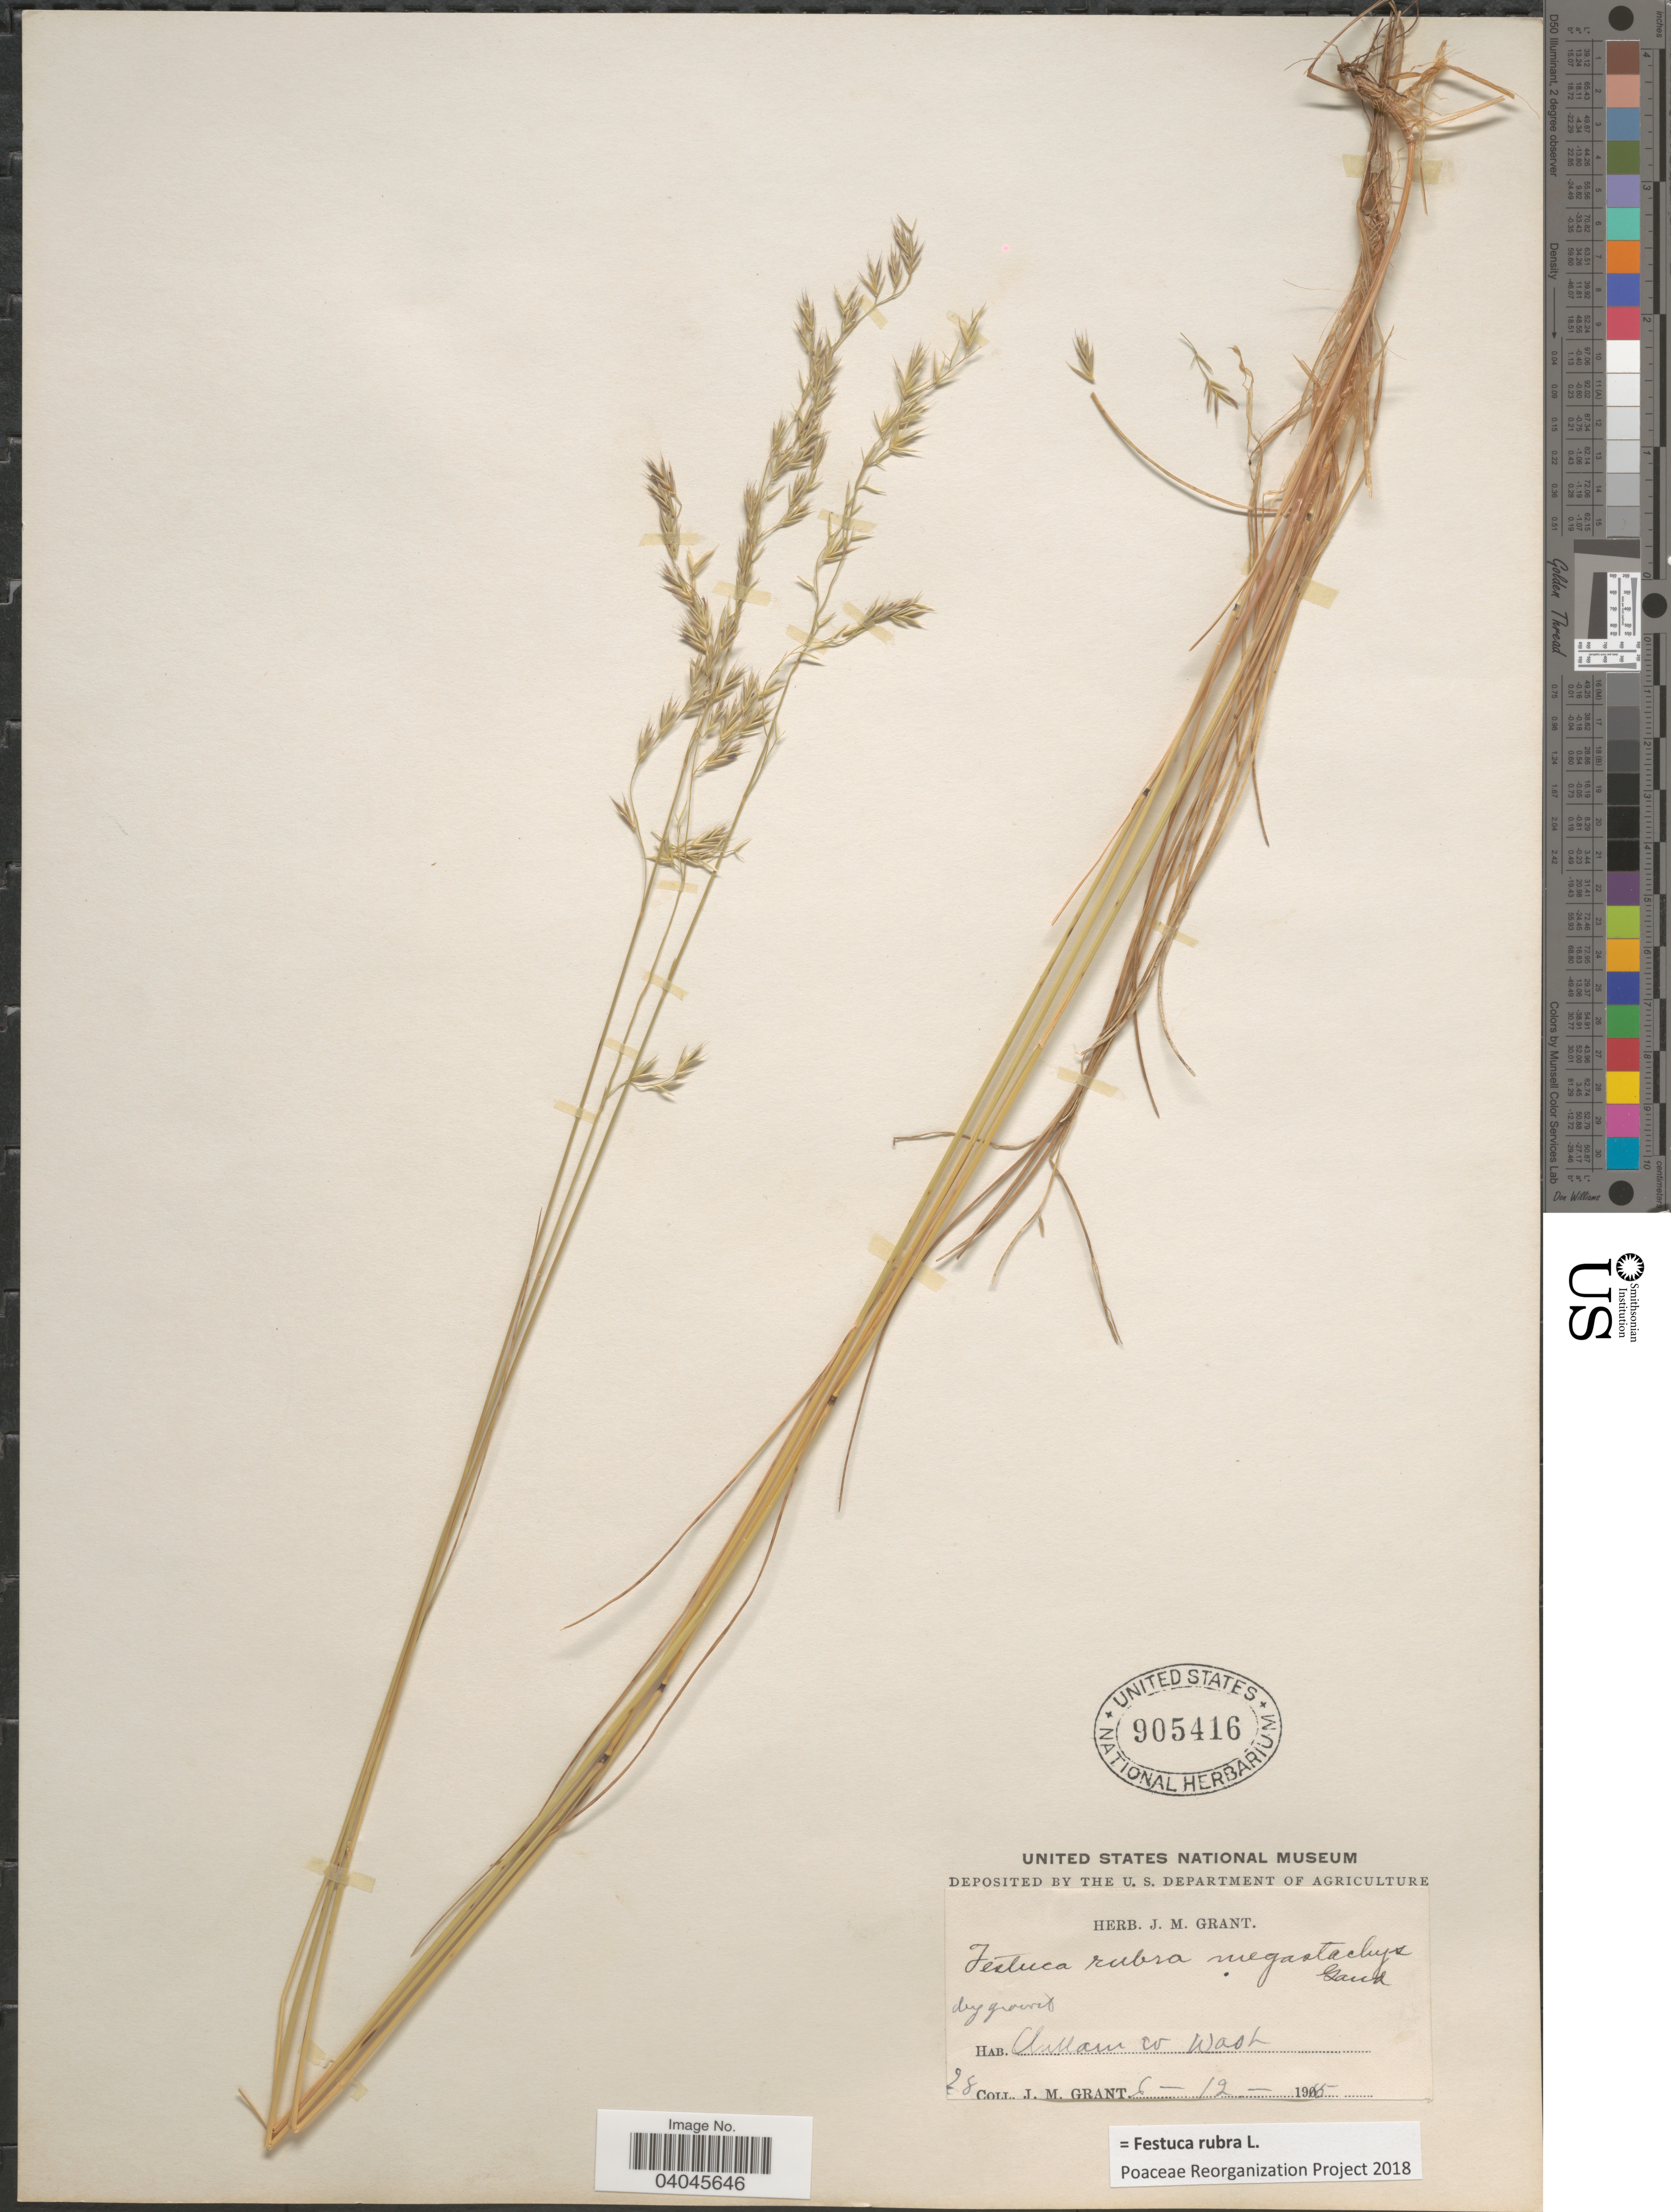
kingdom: Plantae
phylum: Tracheophyta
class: Liliopsida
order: Poales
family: Poaceae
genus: Festuca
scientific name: Festuca rubra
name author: L.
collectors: J. M. Grant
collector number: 28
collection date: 1915-06-12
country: United States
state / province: Washington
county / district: Clallam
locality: Clallam Co.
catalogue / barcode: US 905416